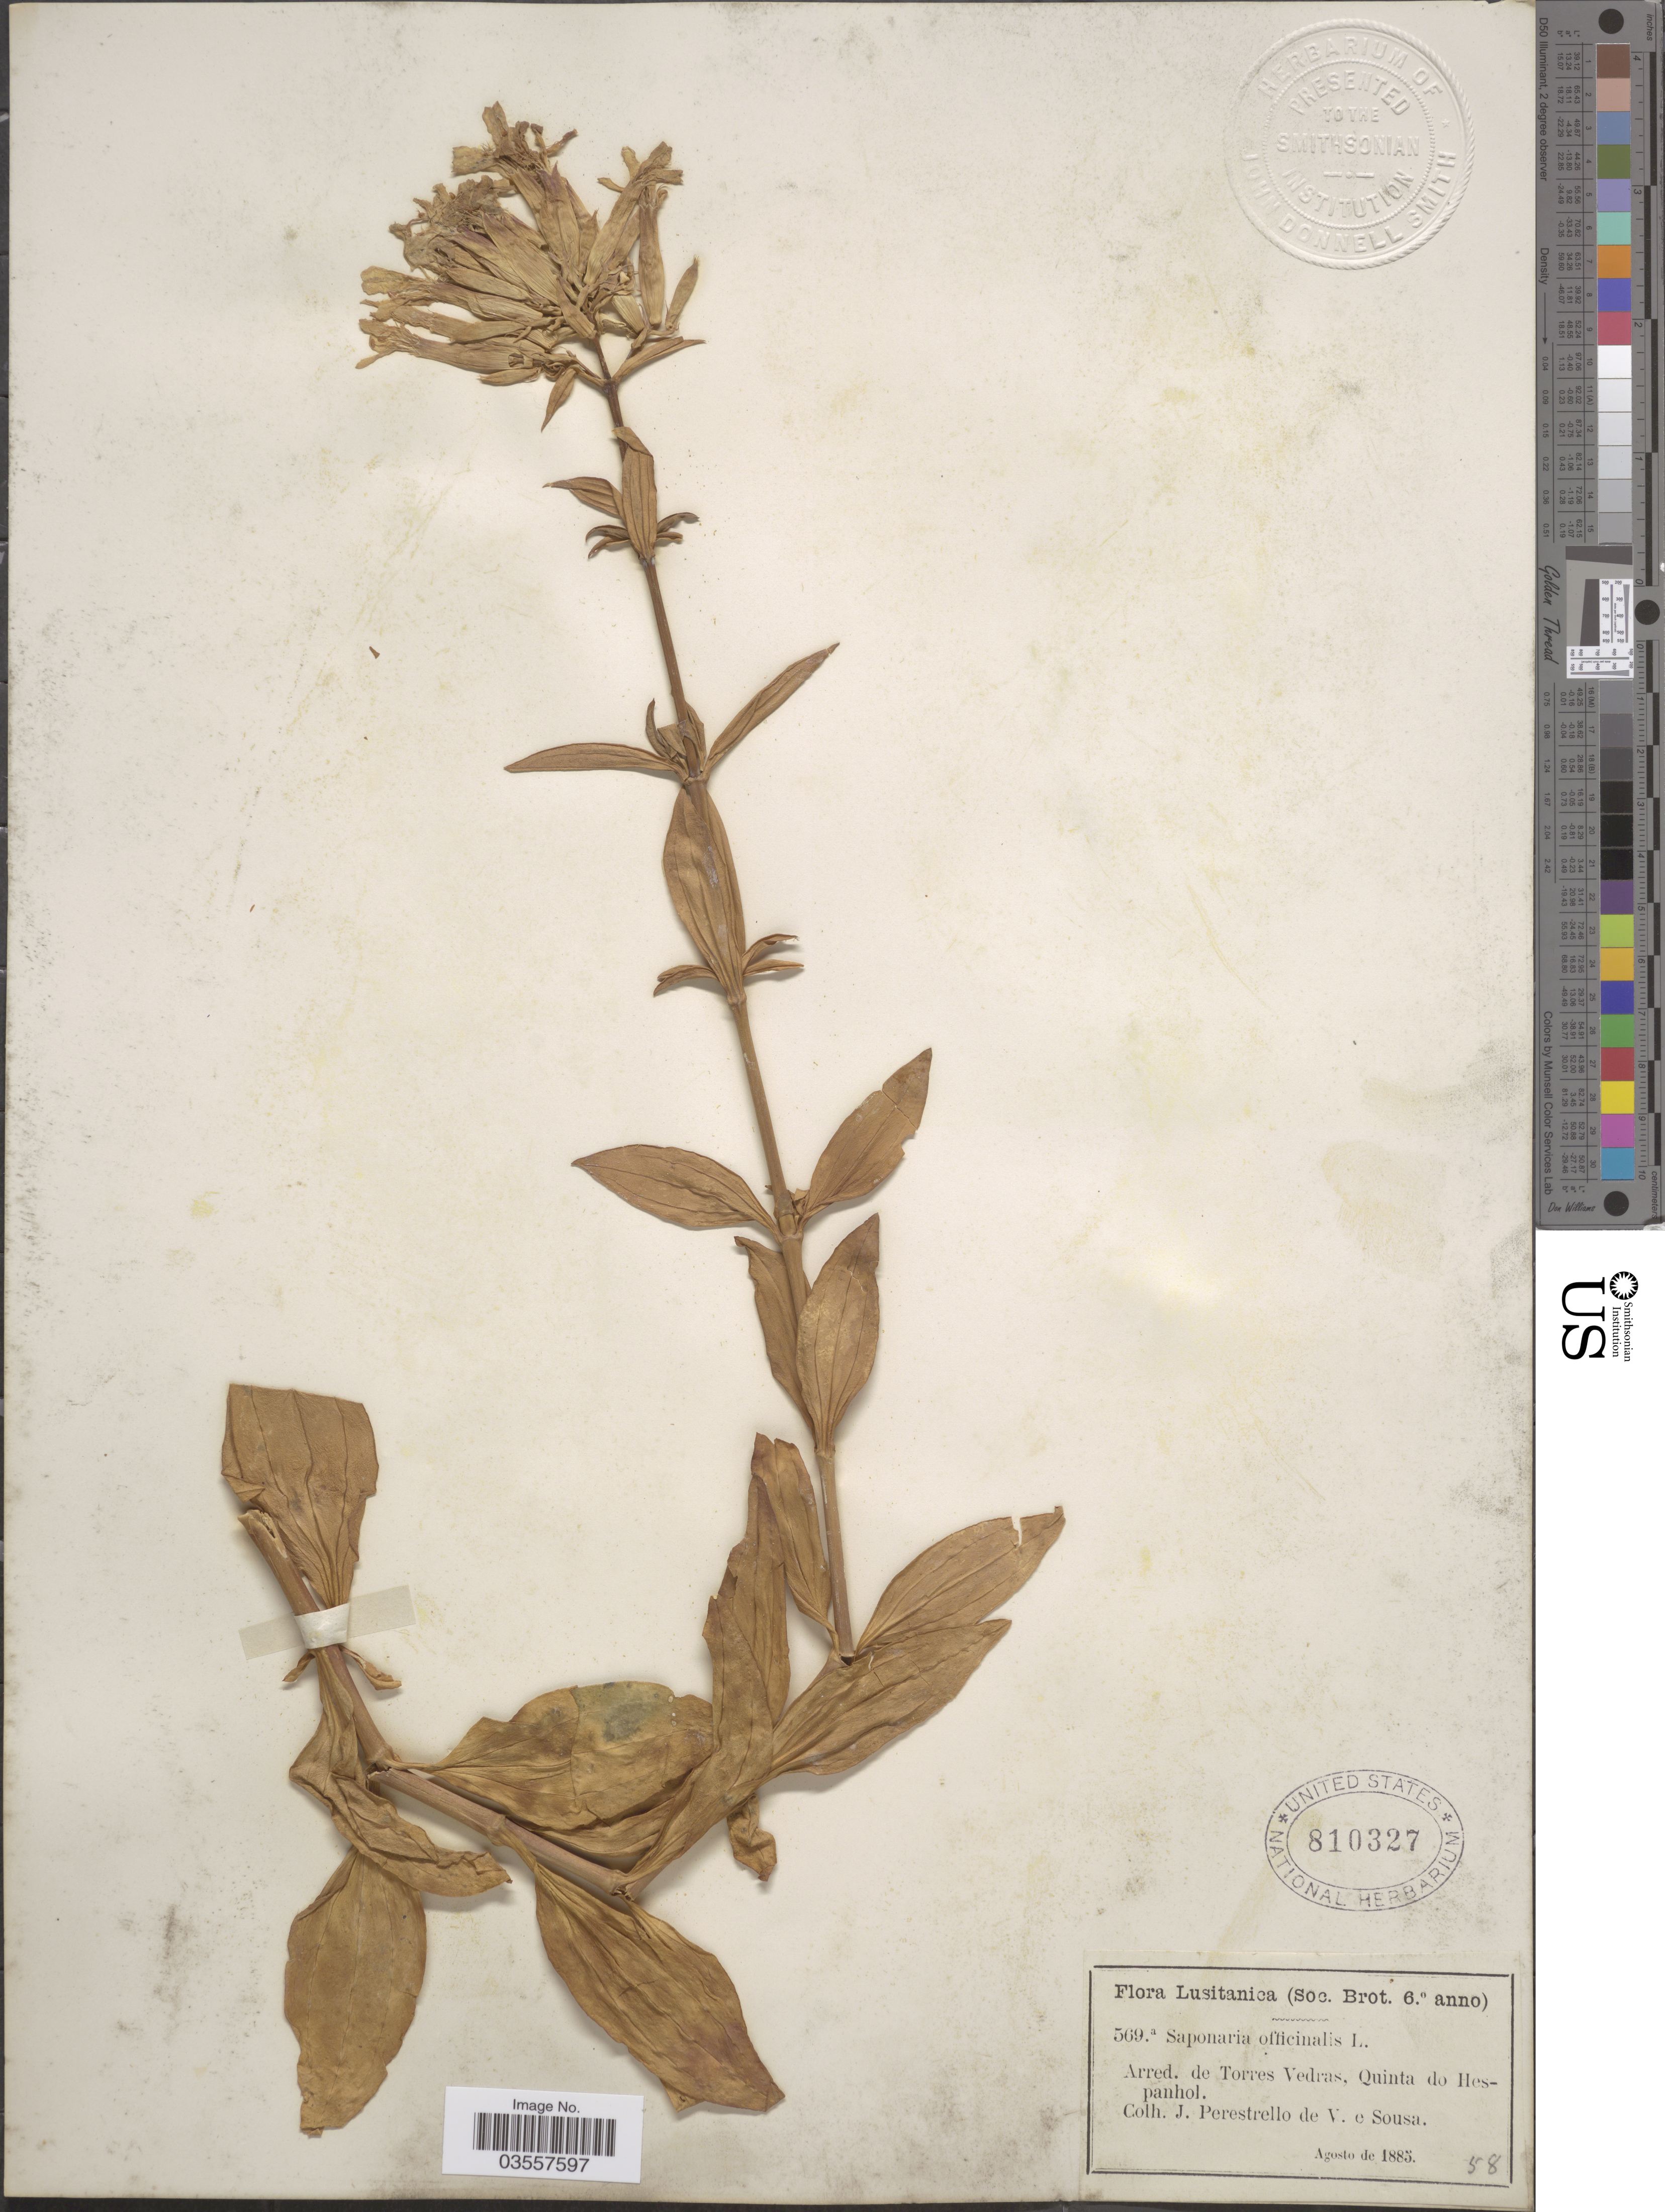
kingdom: Plantae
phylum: Tracheophyta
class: Magnoliopsida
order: Caryophyllales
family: Caryophyllaceae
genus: Saponaria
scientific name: Saponaria officinalis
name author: L.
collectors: J. Perestrello de V. & -. Sousa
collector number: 569a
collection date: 1885-08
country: Portugal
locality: Lusitanica. Arred. de Torres Vedras, Quinta do Hespanhol.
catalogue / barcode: US 810327